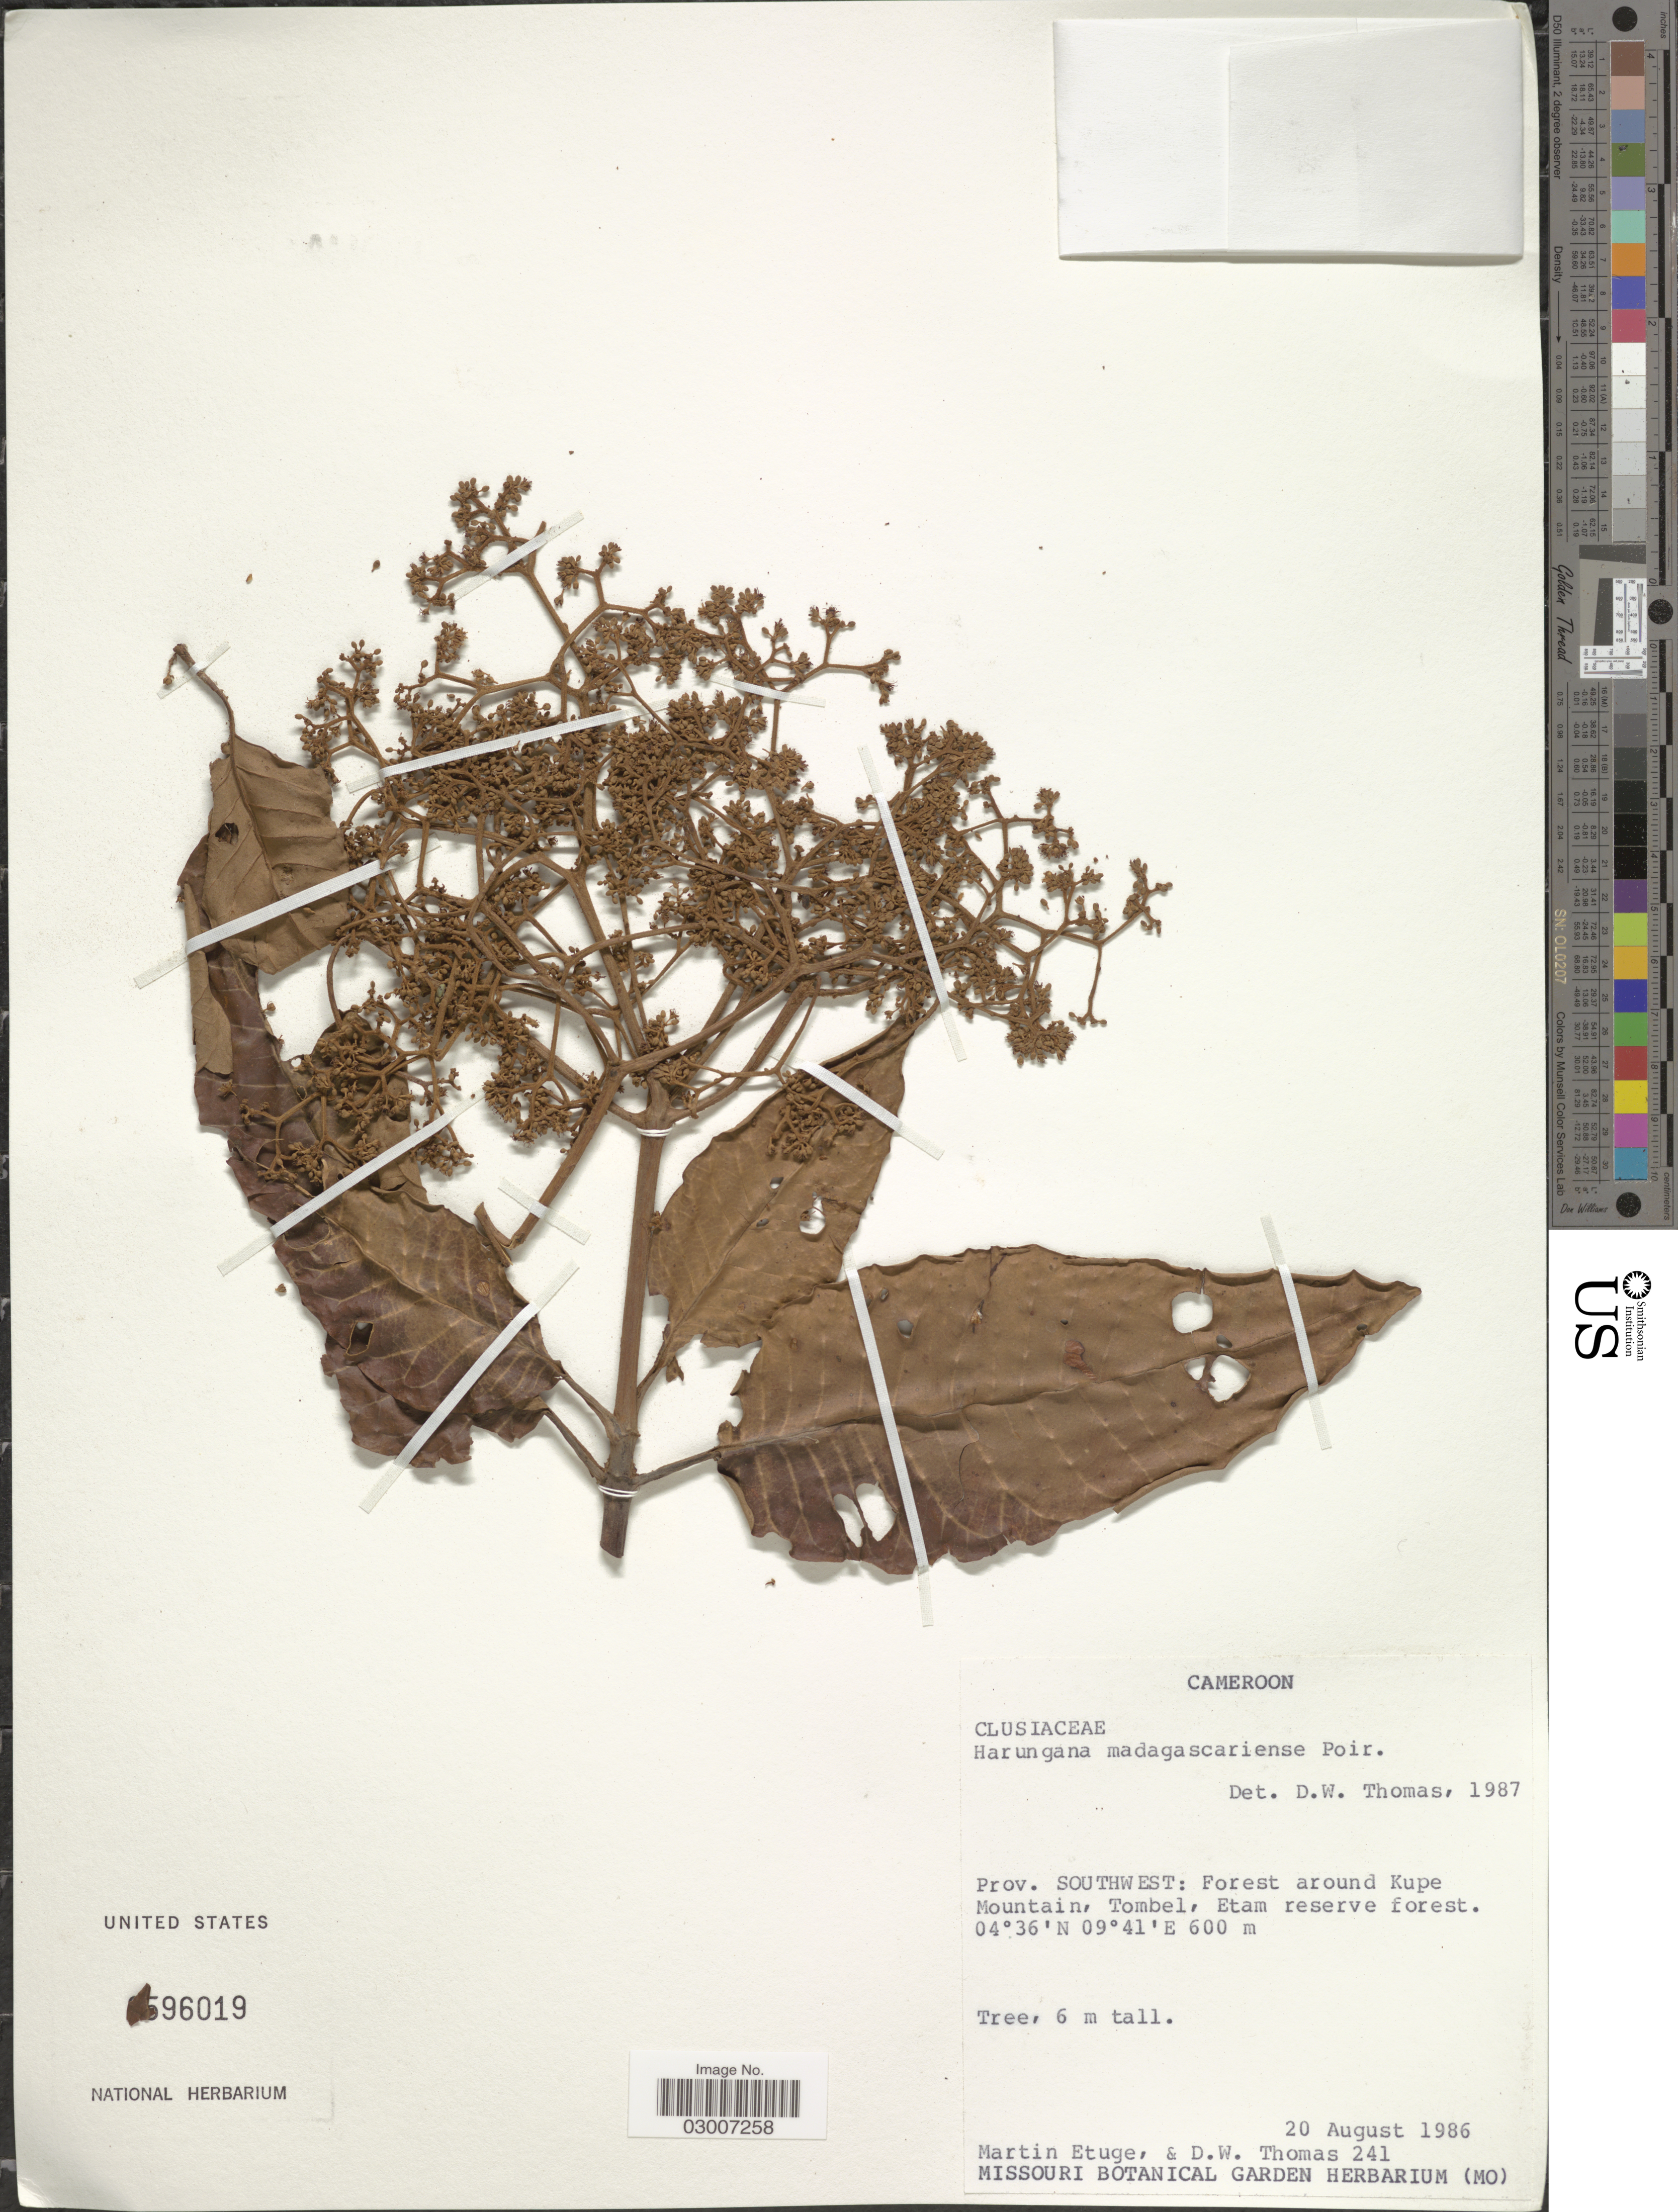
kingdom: Plantae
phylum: Tracheophyta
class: Magnoliopsida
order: Malpighiales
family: Hypericaceae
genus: Harungana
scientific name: Harungana madagascariensis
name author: Lam. ex Poir.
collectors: M. Etuge & D. W. Thomas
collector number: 241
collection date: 1986-08-20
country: Cameroon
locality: Prov. Southwest: Forest around Kupe Mountain, Tombel, Etam reserve forest.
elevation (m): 600